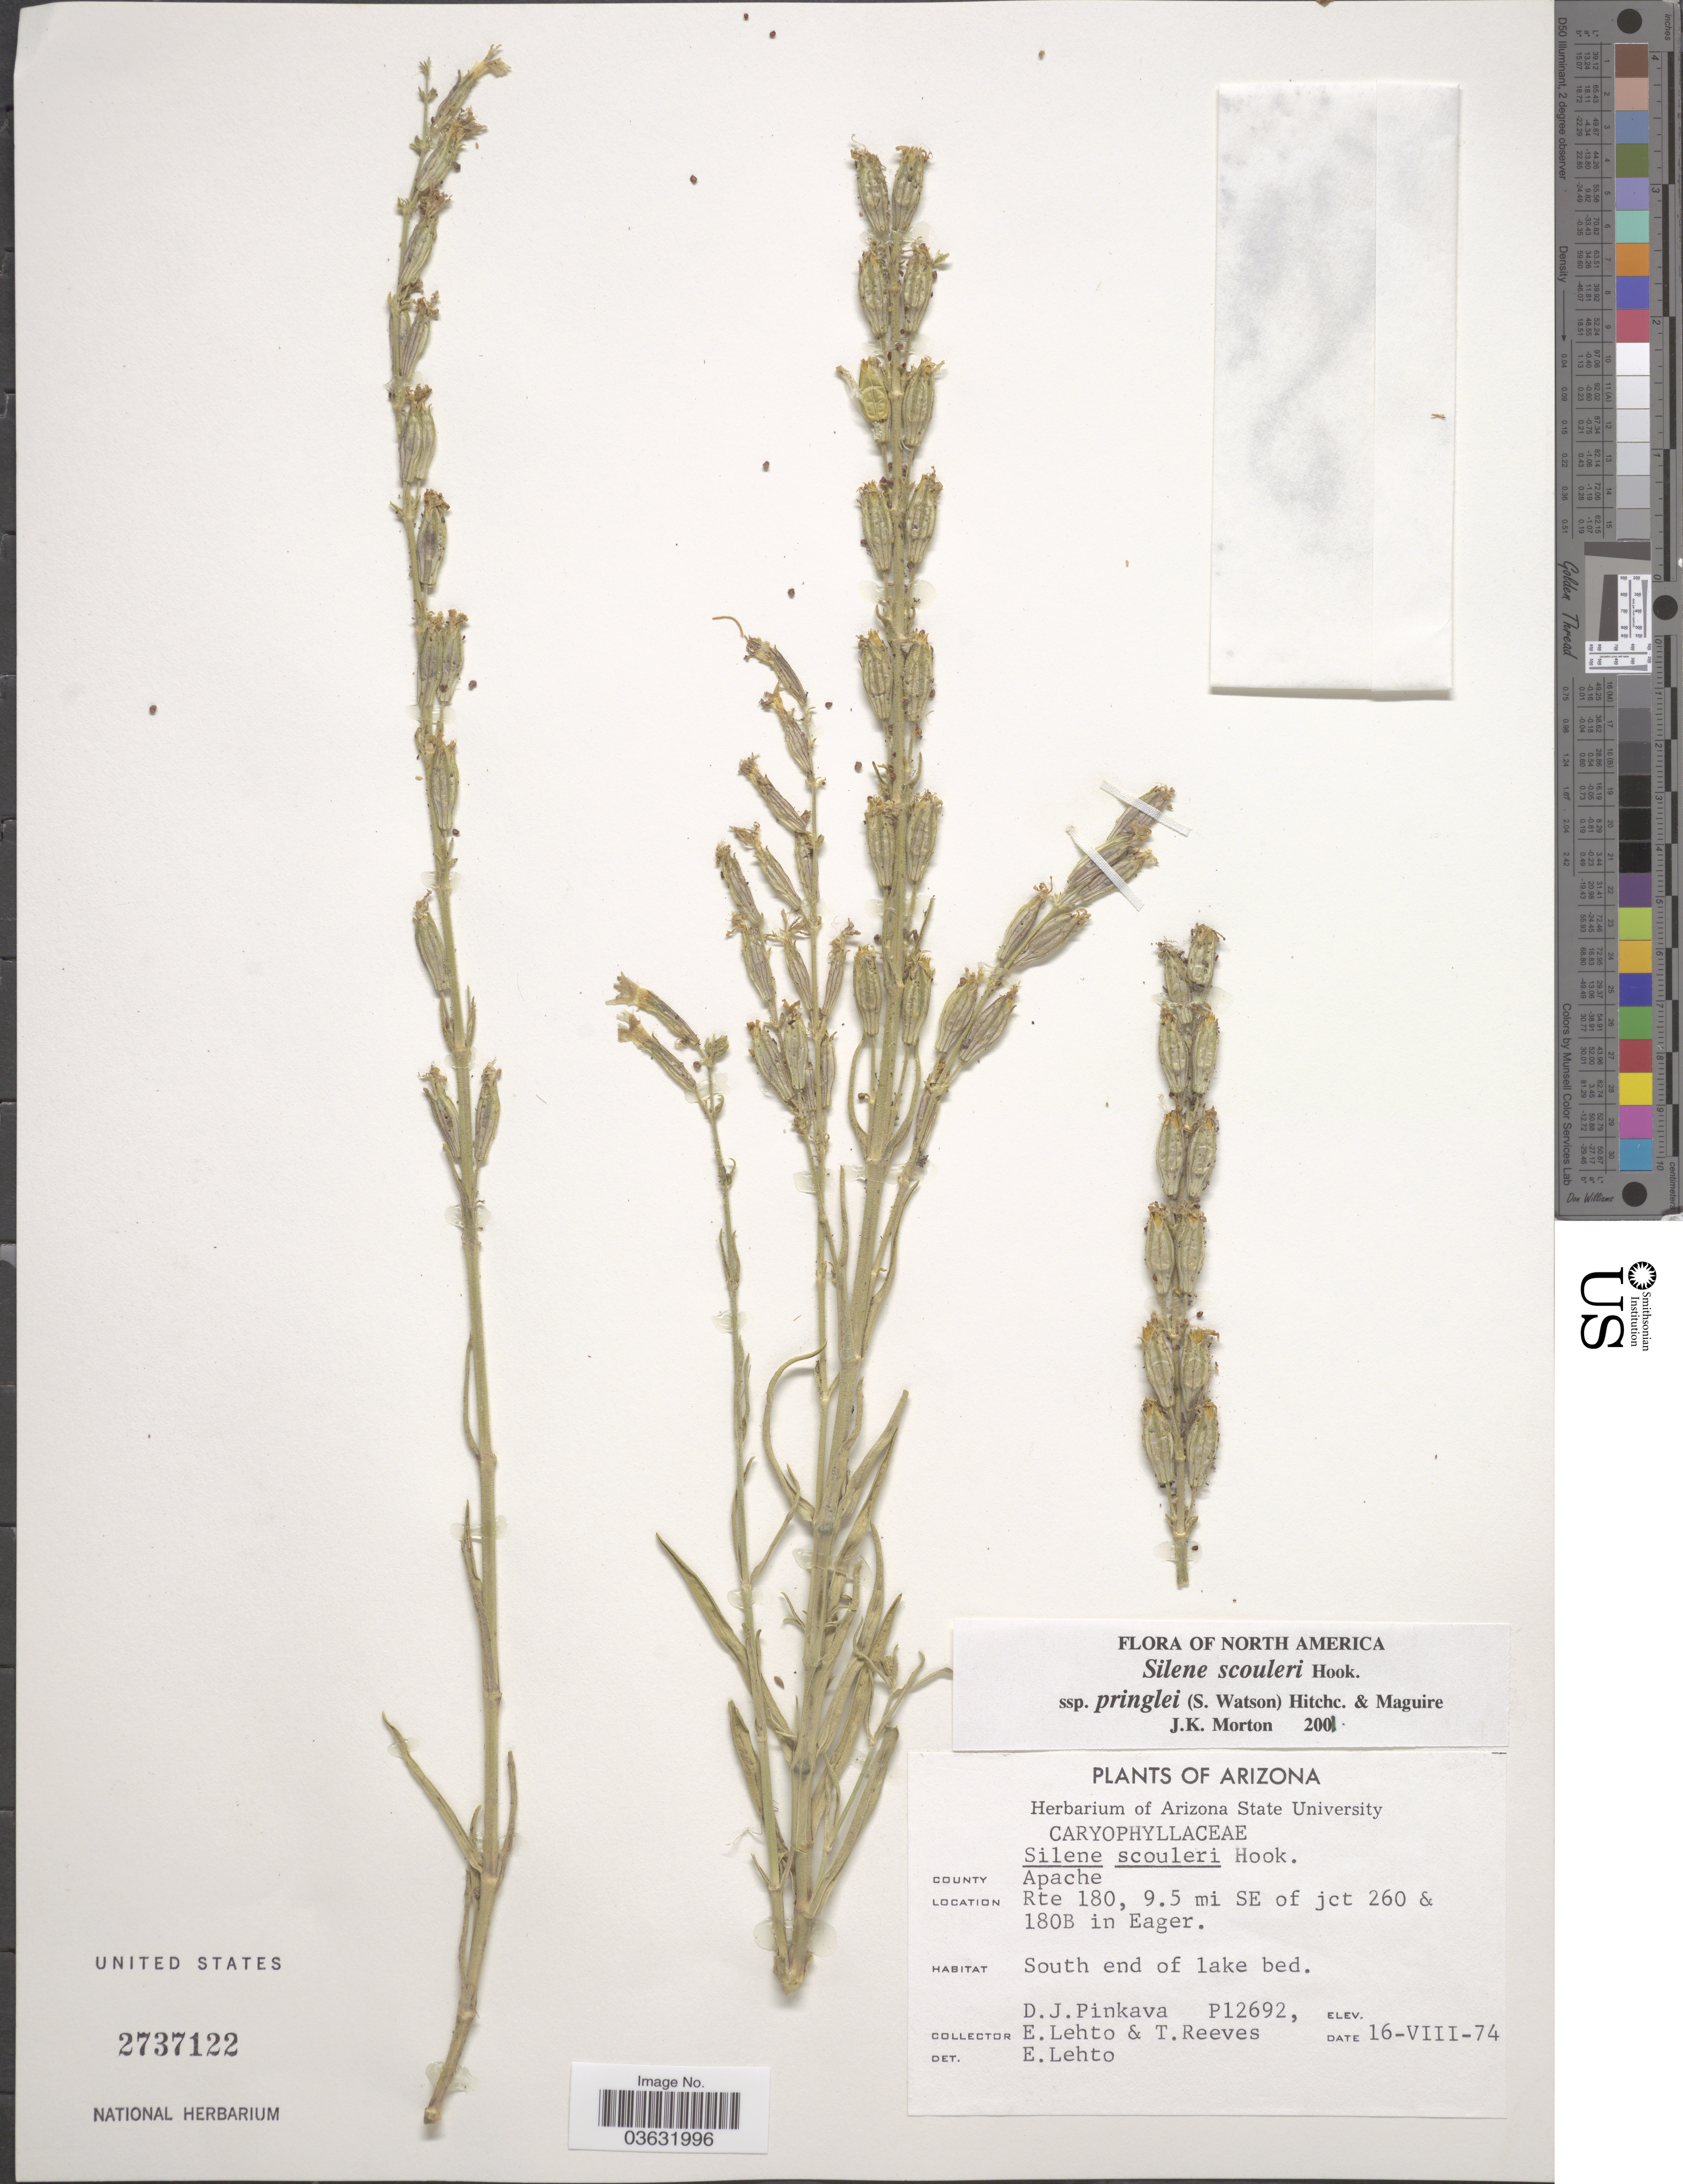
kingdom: Plantae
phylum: Tracheophyta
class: Magnoliopsida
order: Caryophyllales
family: Caryophyllaceae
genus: Silene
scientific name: Silene scouleri var. concolor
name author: (Greene) C.L. Hitchc. & Maguire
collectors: D. J. Pinkava, E. Lehto, T. Reeves & E. Lehto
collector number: P12692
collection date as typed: Transcribed d/m/y: 16/8/74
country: United States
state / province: Arizona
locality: County Apache. Rte 180, 9.5 mi SE of jct 260 & 180B in Eager. South end of lake bed.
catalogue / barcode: US 2737122